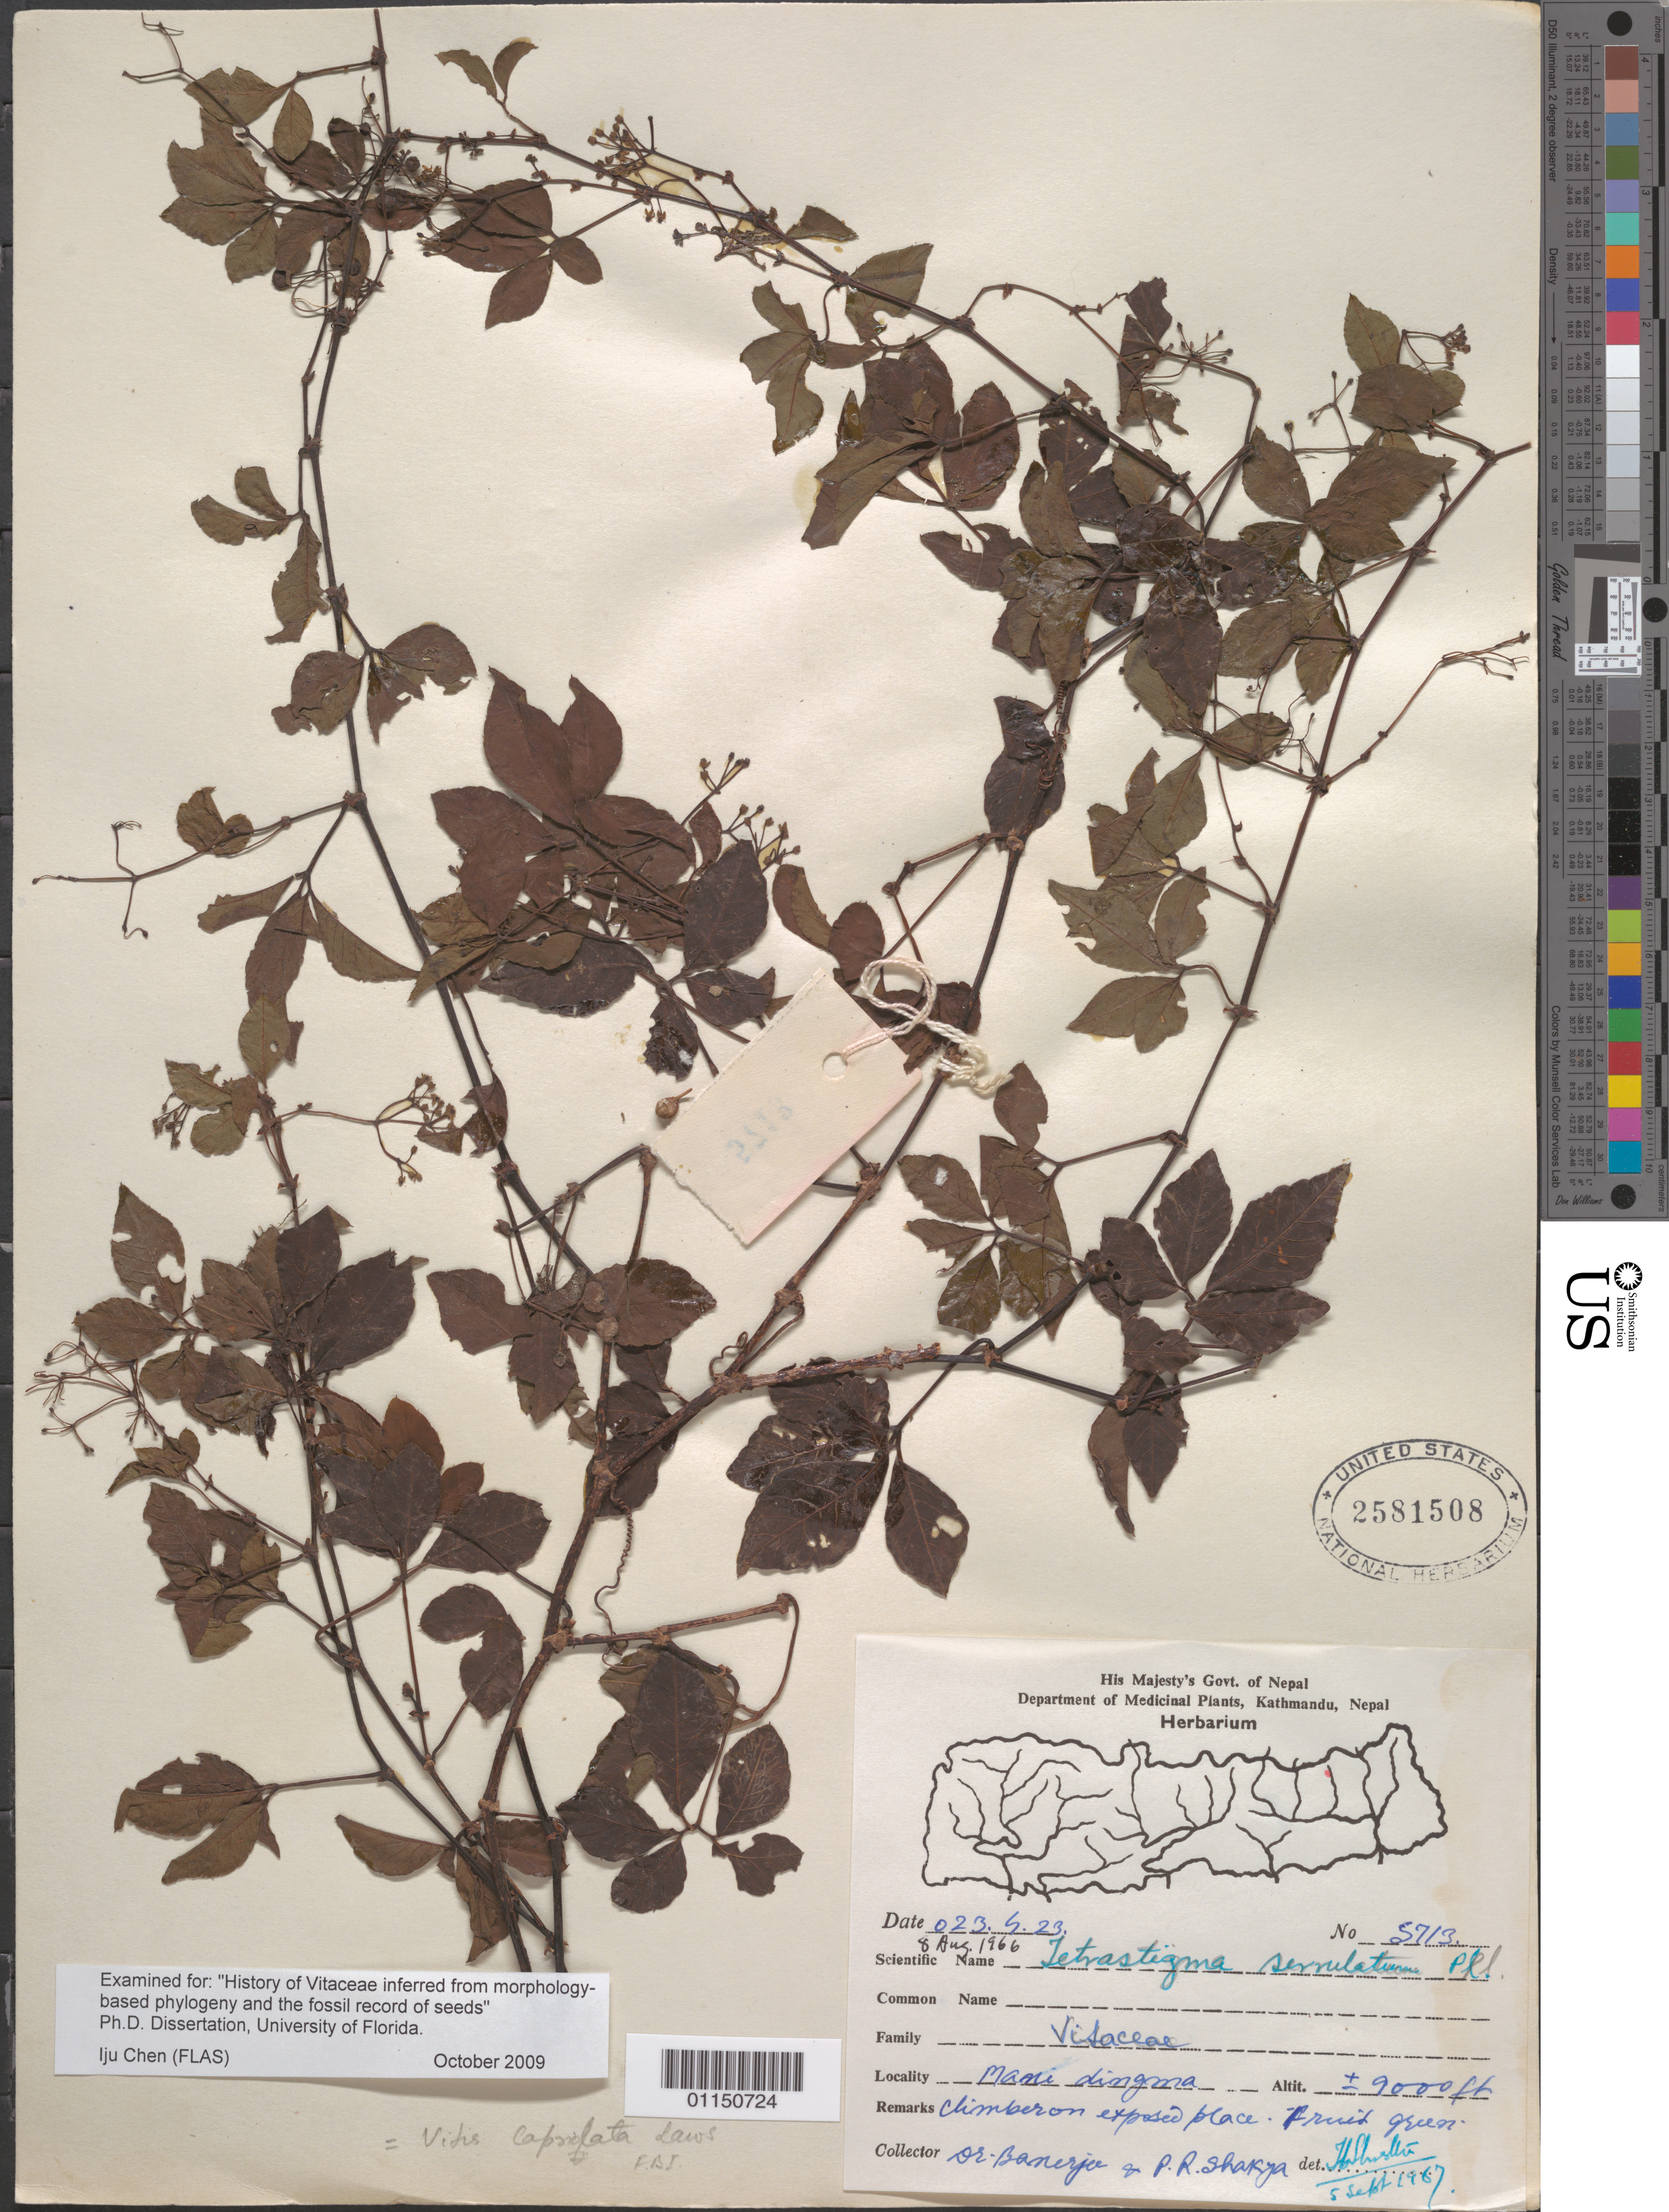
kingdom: Plantae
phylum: Tracheophyta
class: Magnoliopsida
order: Vitales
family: Vitaceae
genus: Tetrastigma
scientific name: Tetrastigma serrulatum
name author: (Roxb.) Planch.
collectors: -. Banerjee & P. Shakya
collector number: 5713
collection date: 1923-04-23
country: Nepal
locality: Mani Dingma.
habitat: Climber.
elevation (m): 2743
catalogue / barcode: US 2581508